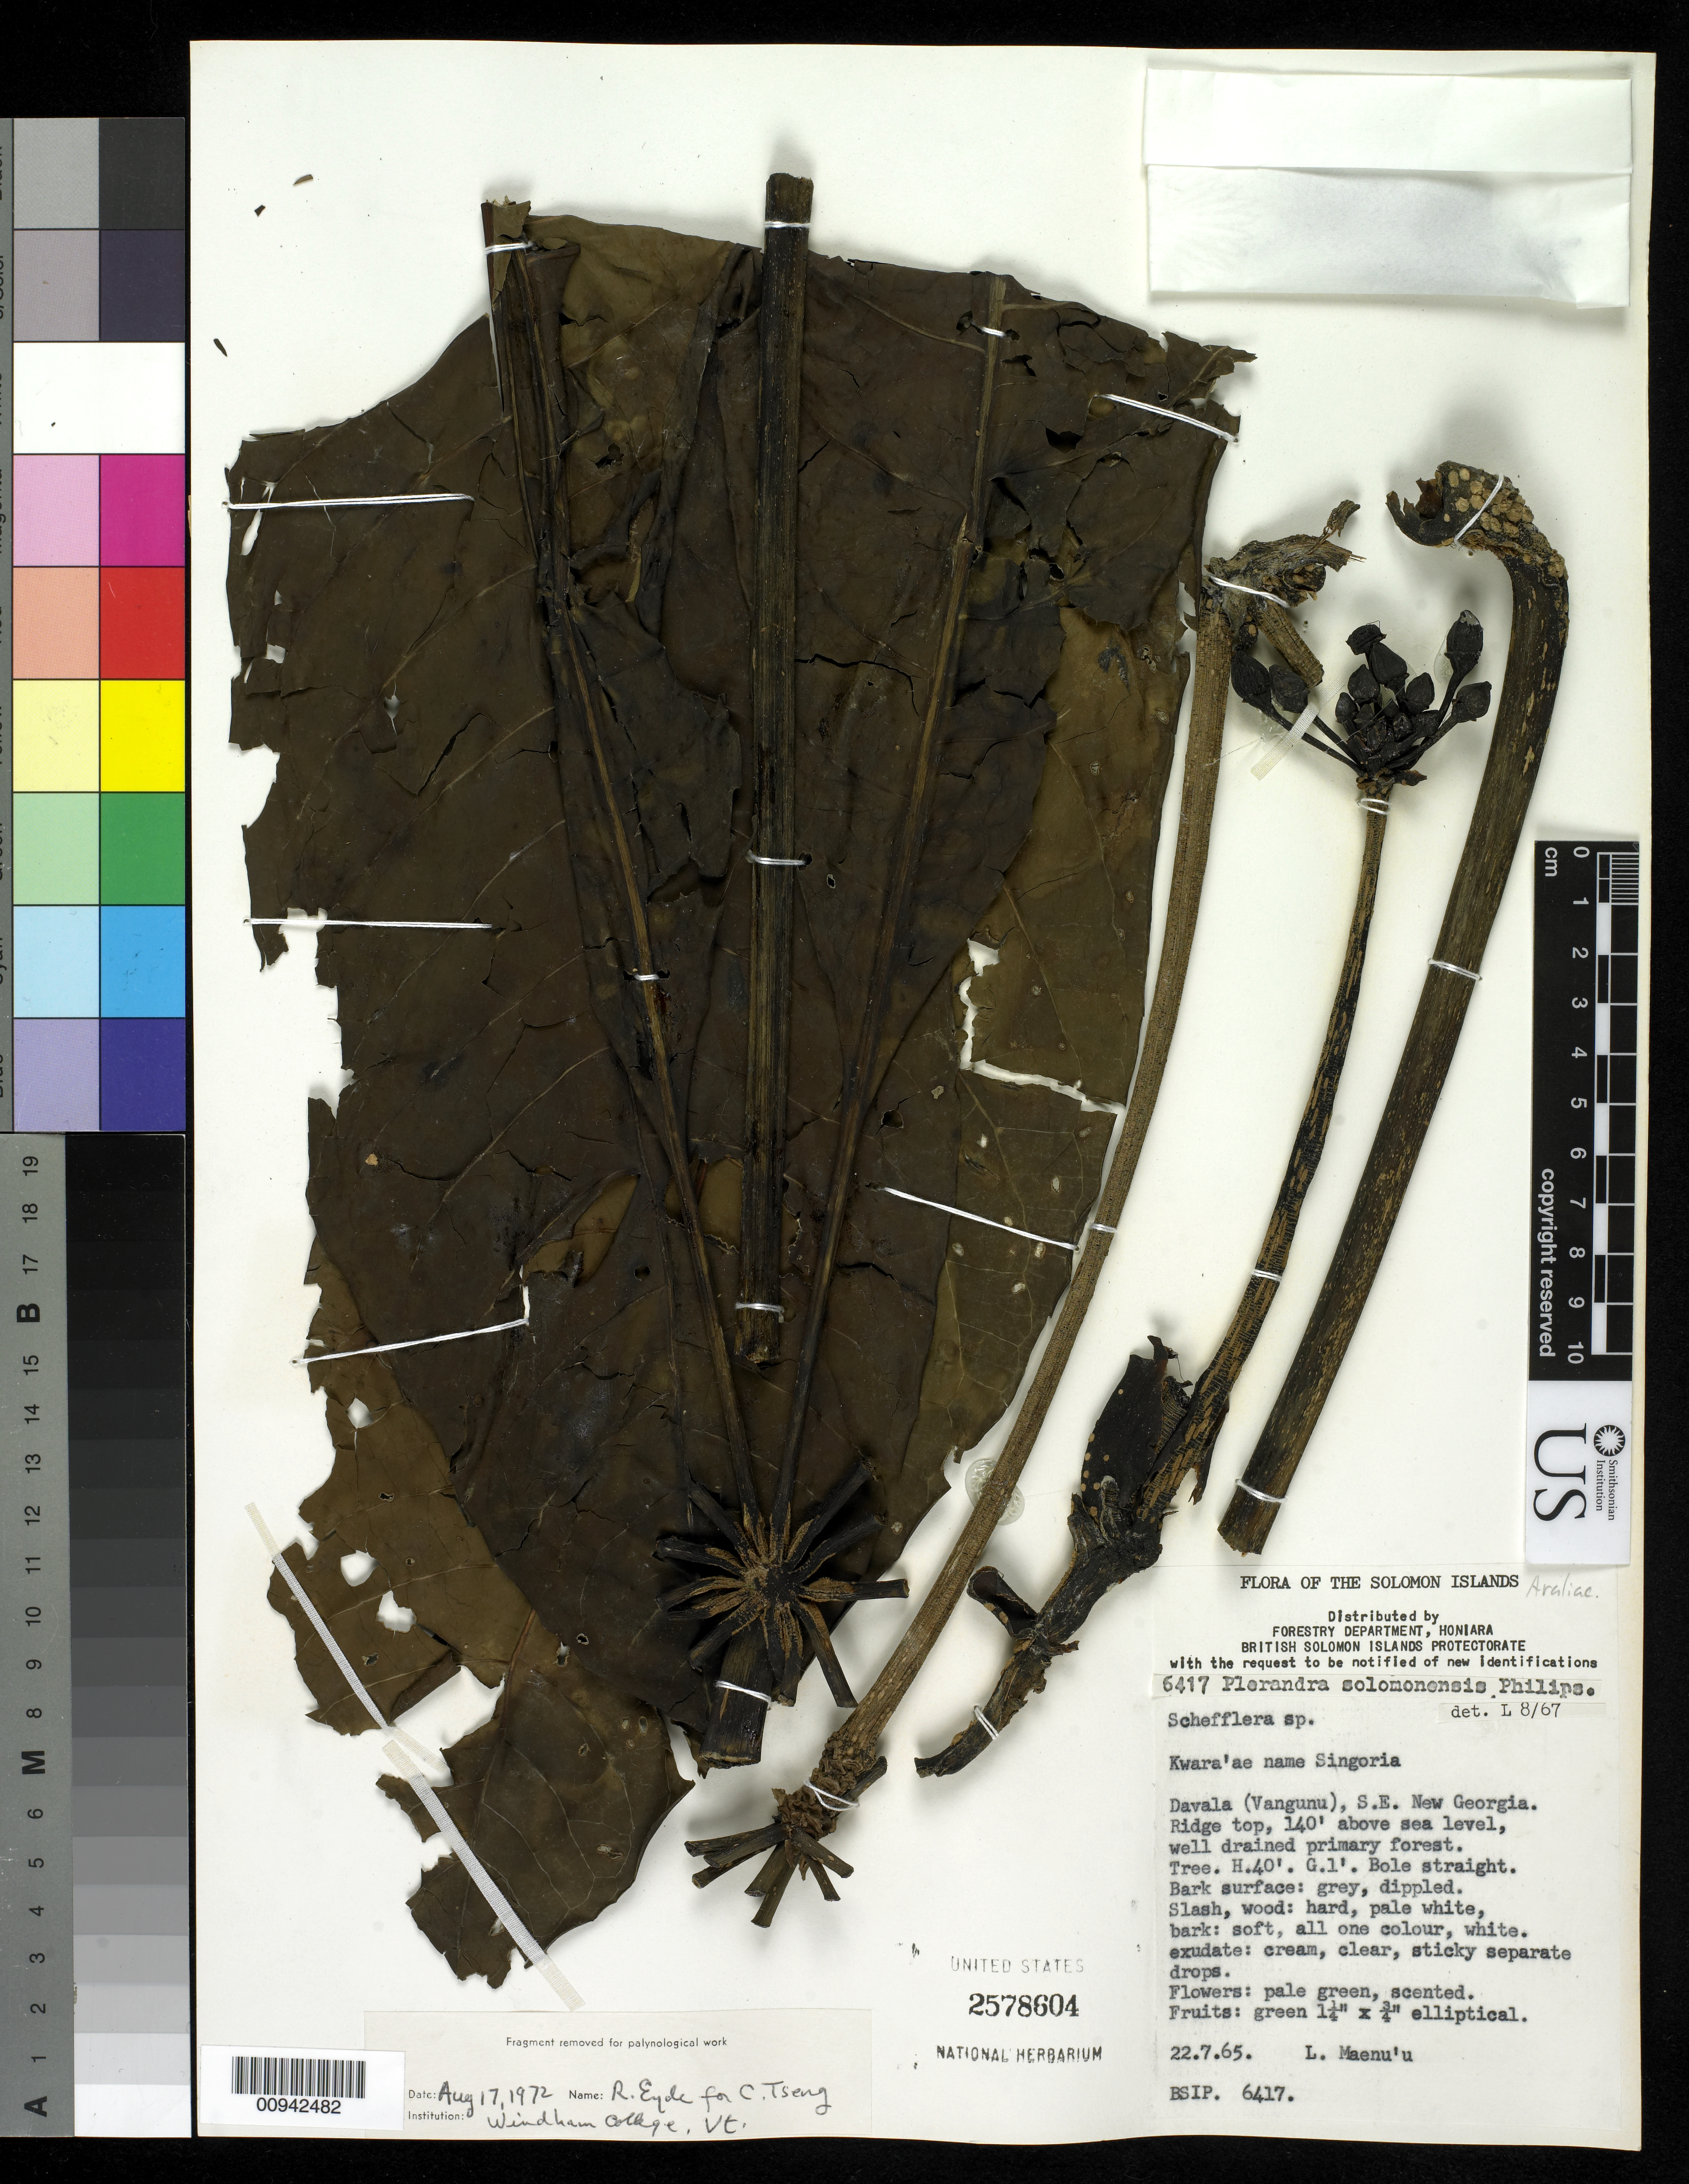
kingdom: Plantae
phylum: Tracheophyta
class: Magnoliopsida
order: Apiales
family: Araliaceae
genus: Plerandra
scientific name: Plerandra solomonensis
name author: Philipson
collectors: L. Maenu'u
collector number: BSIP 6417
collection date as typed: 22 Jul 1995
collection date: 1995-07-22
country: Solomon Islands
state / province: Western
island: Vangunu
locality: Davala SE New Georgia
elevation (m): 43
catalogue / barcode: US 2578604